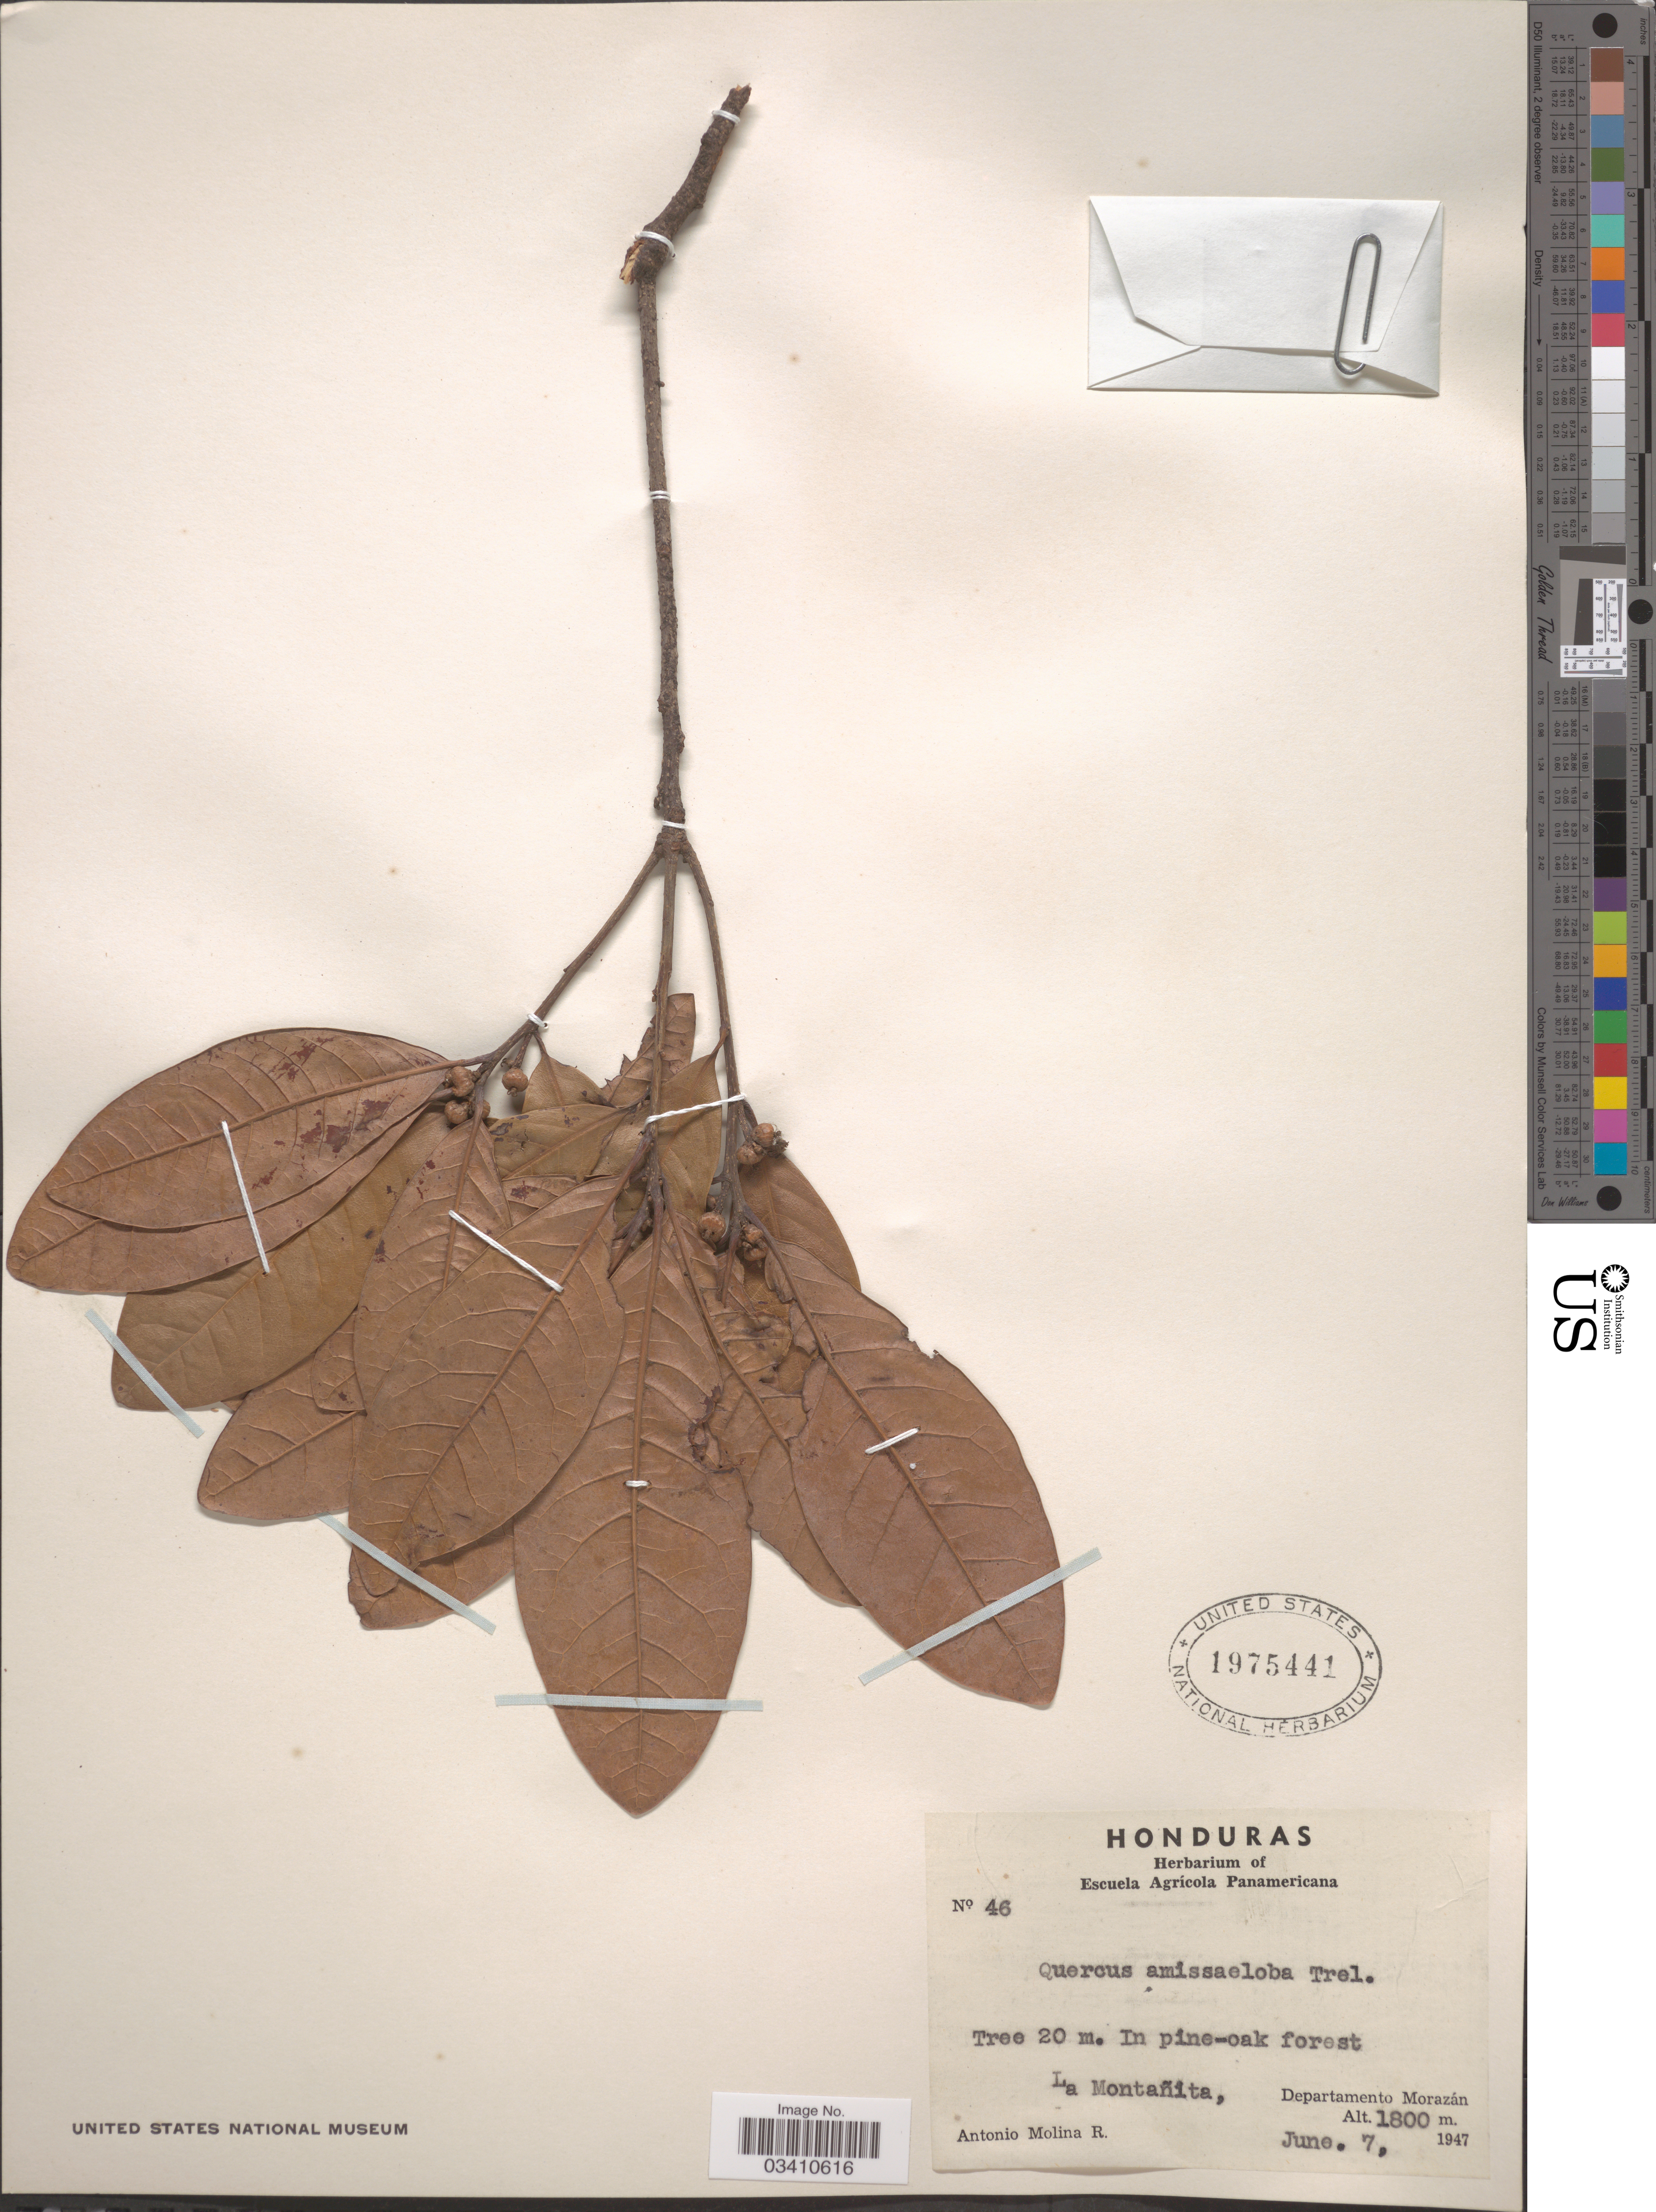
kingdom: Plantae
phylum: Tracheophyta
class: Magnoliopsida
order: Fagales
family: Fagaceae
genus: Quercus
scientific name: Quercus sapotaefolia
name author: Liebm.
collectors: A. Molina R.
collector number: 46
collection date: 1947-06-07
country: Honduras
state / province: Fco. Morazán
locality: La Montañita, Departamento Morazán.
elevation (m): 1800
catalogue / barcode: US 1975441